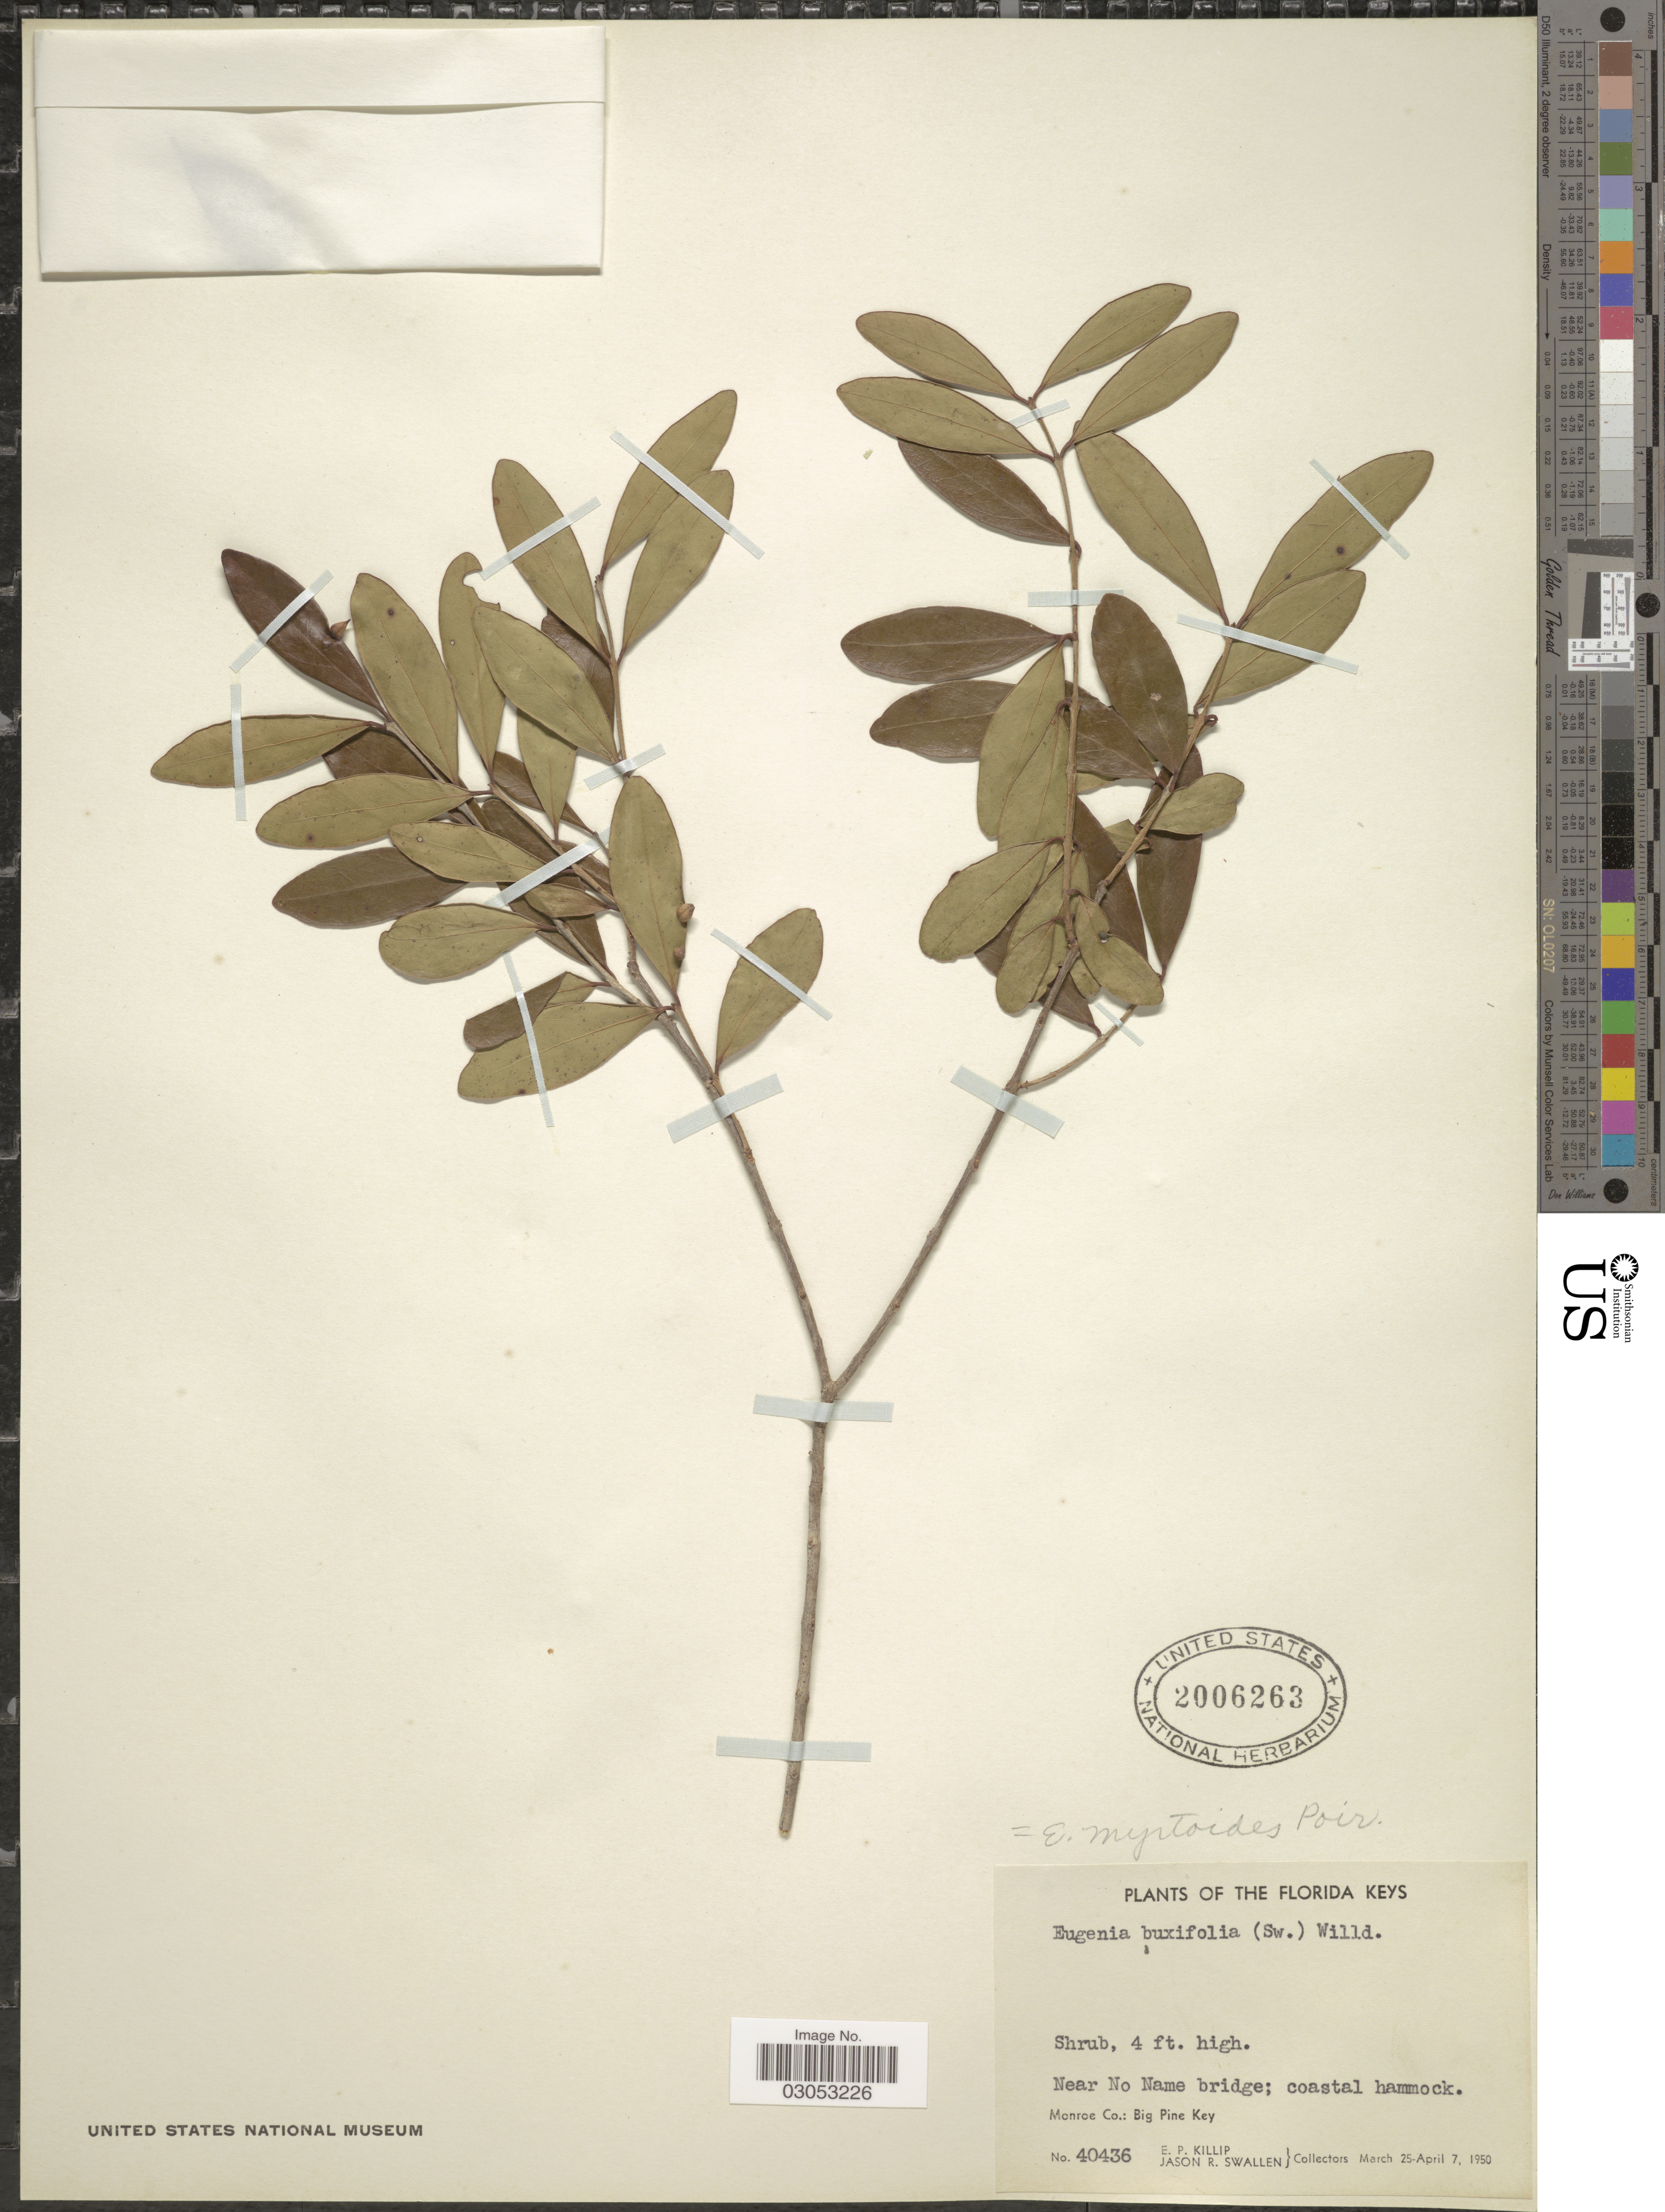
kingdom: Plantae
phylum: Tracheophyta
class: Magnoliopsida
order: Myrtales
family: Myrtaceae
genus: Eugenia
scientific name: Eugenia foetida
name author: Pers.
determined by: Strong, Mark T., (BOT), Smithsonian Institution - National Museum of Natural History (UNITED STATES)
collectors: E. P. Killip & J. R. Swallen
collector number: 40436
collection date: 1950-03-25/1950-04-07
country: United States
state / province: Florida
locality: The Florida Keys, Near No Name bridge; coastal hammock, Monroe Co.: Big Pine Key.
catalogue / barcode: US 2006263